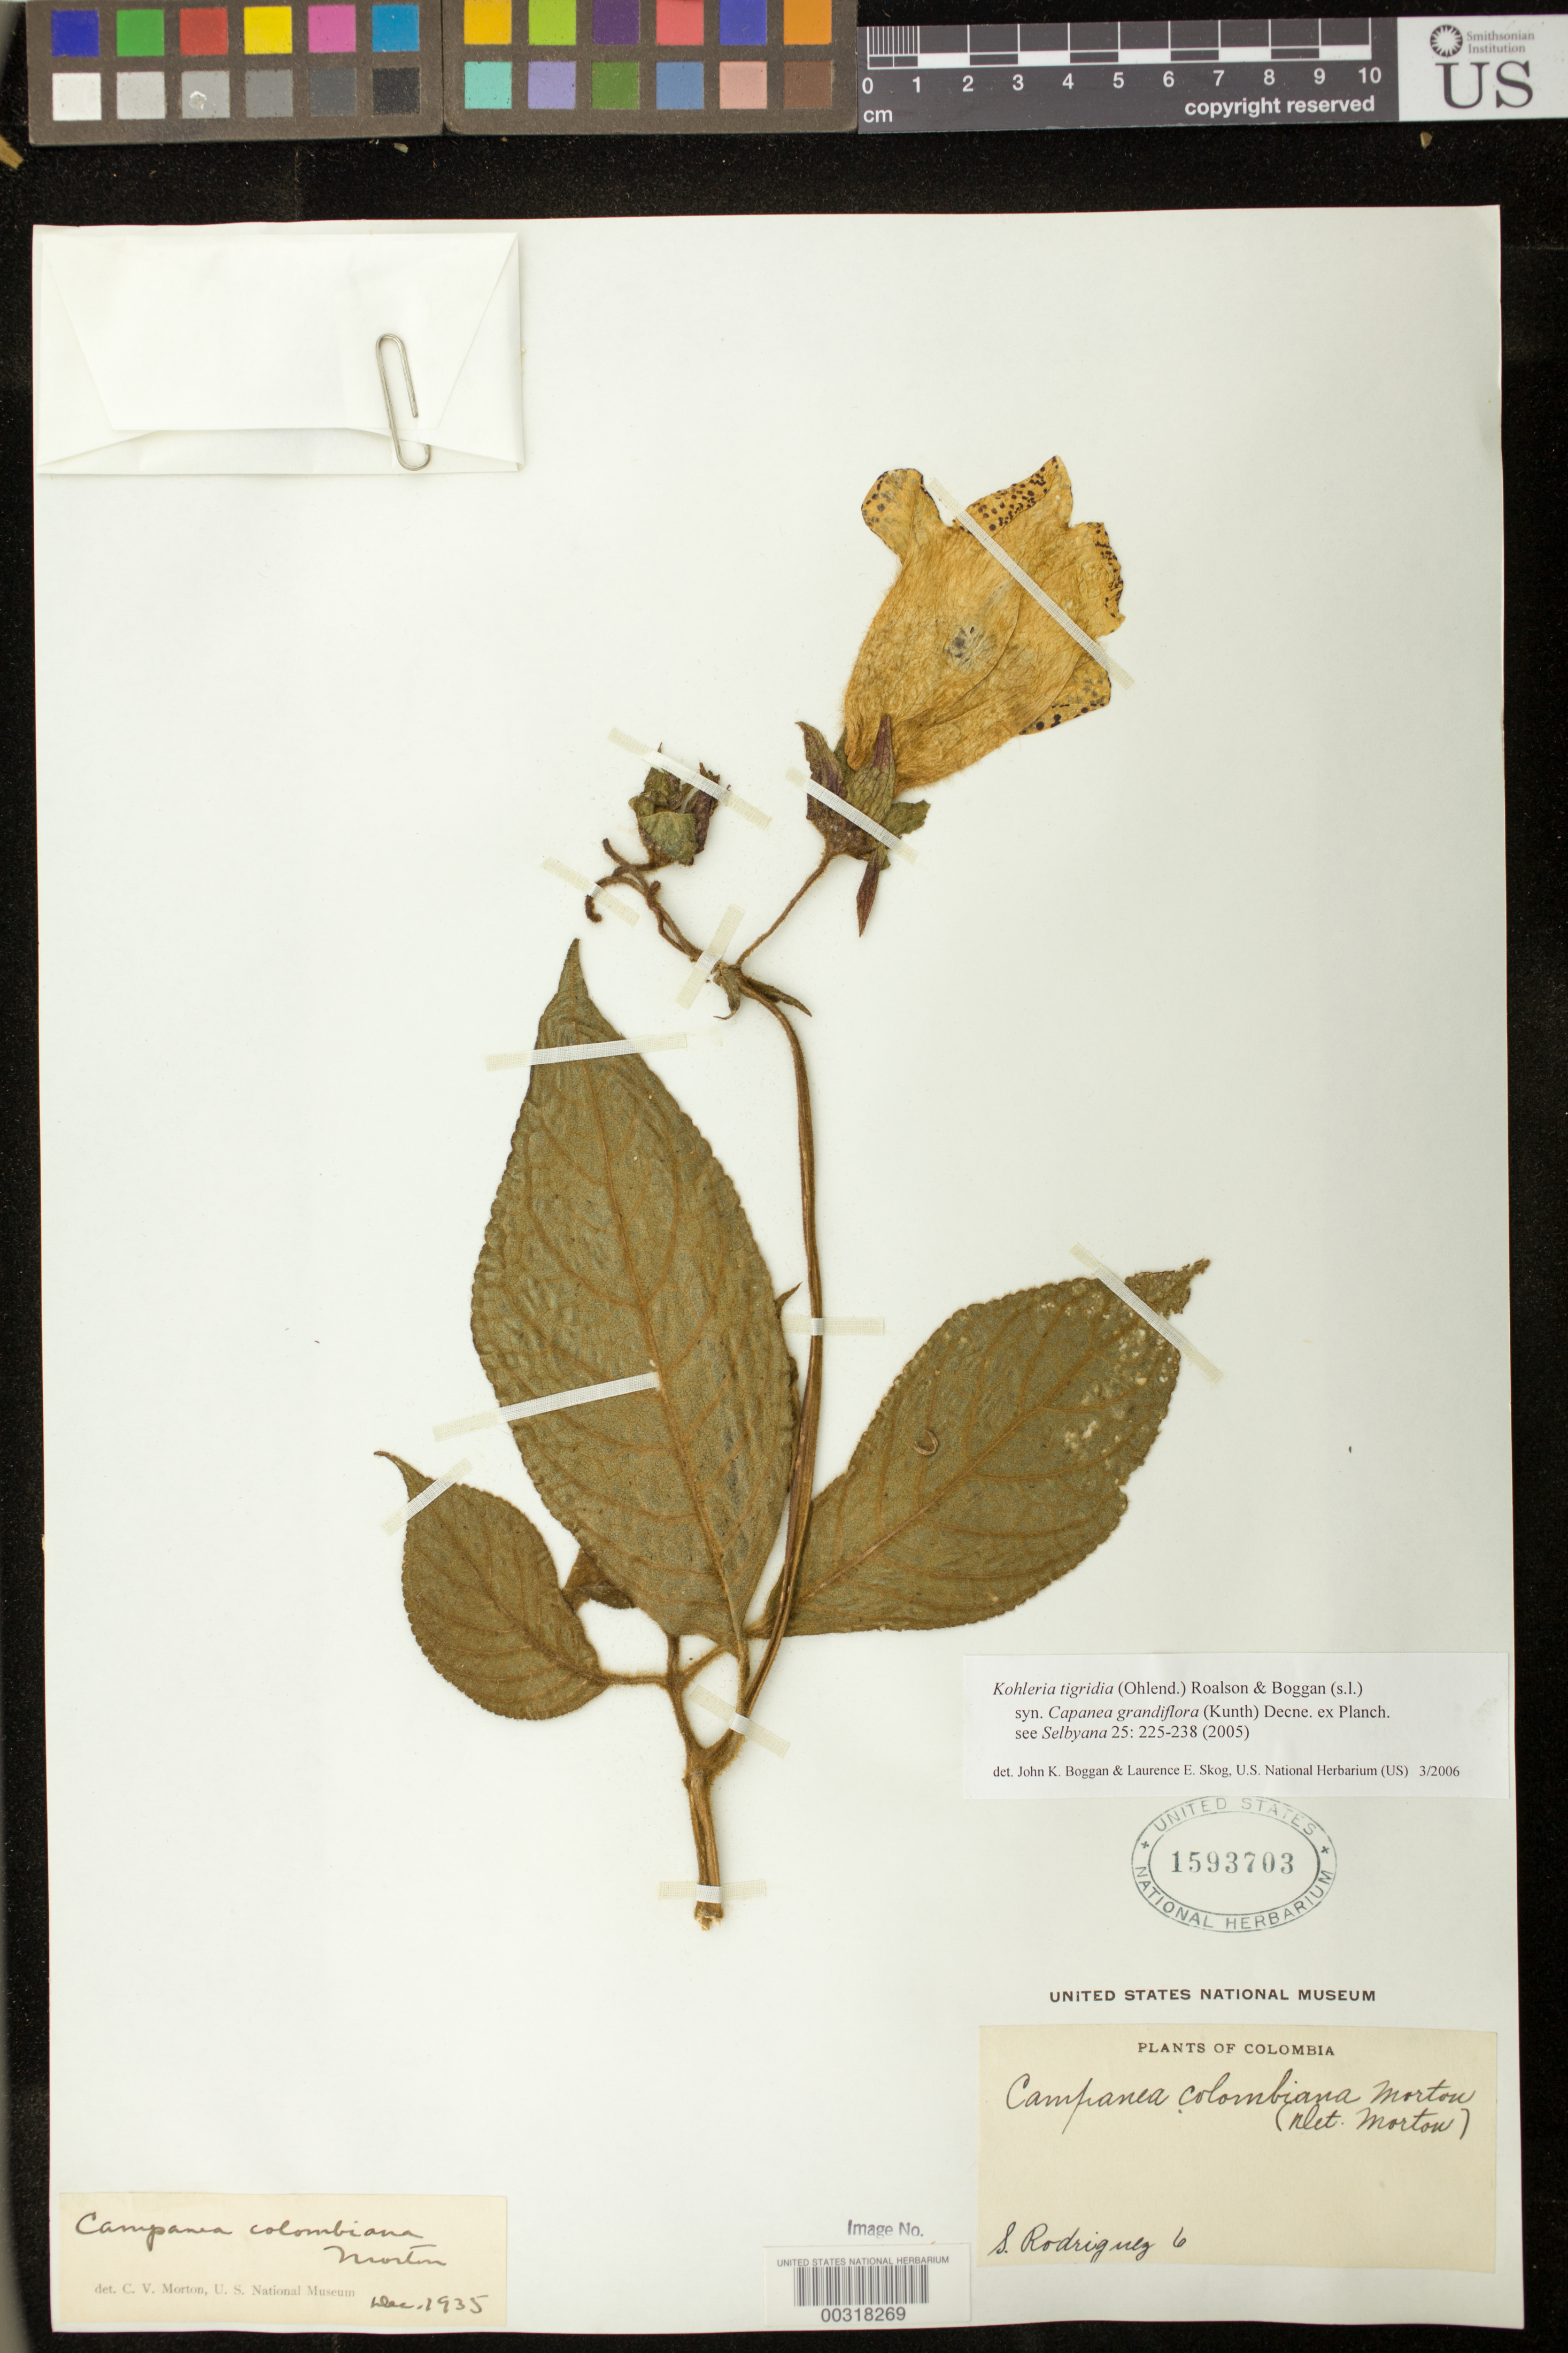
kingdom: Plantae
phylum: Tracheophyta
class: Magnoliopsida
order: Lamiales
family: Gesneriaceae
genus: Kohleria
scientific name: Kohleria tigridia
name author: (Ohlend.) Roalson & Boggan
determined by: Boggan, J. K.; Skog, L. E.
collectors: S. Rodriguez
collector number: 6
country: Colombia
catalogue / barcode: US 1593703